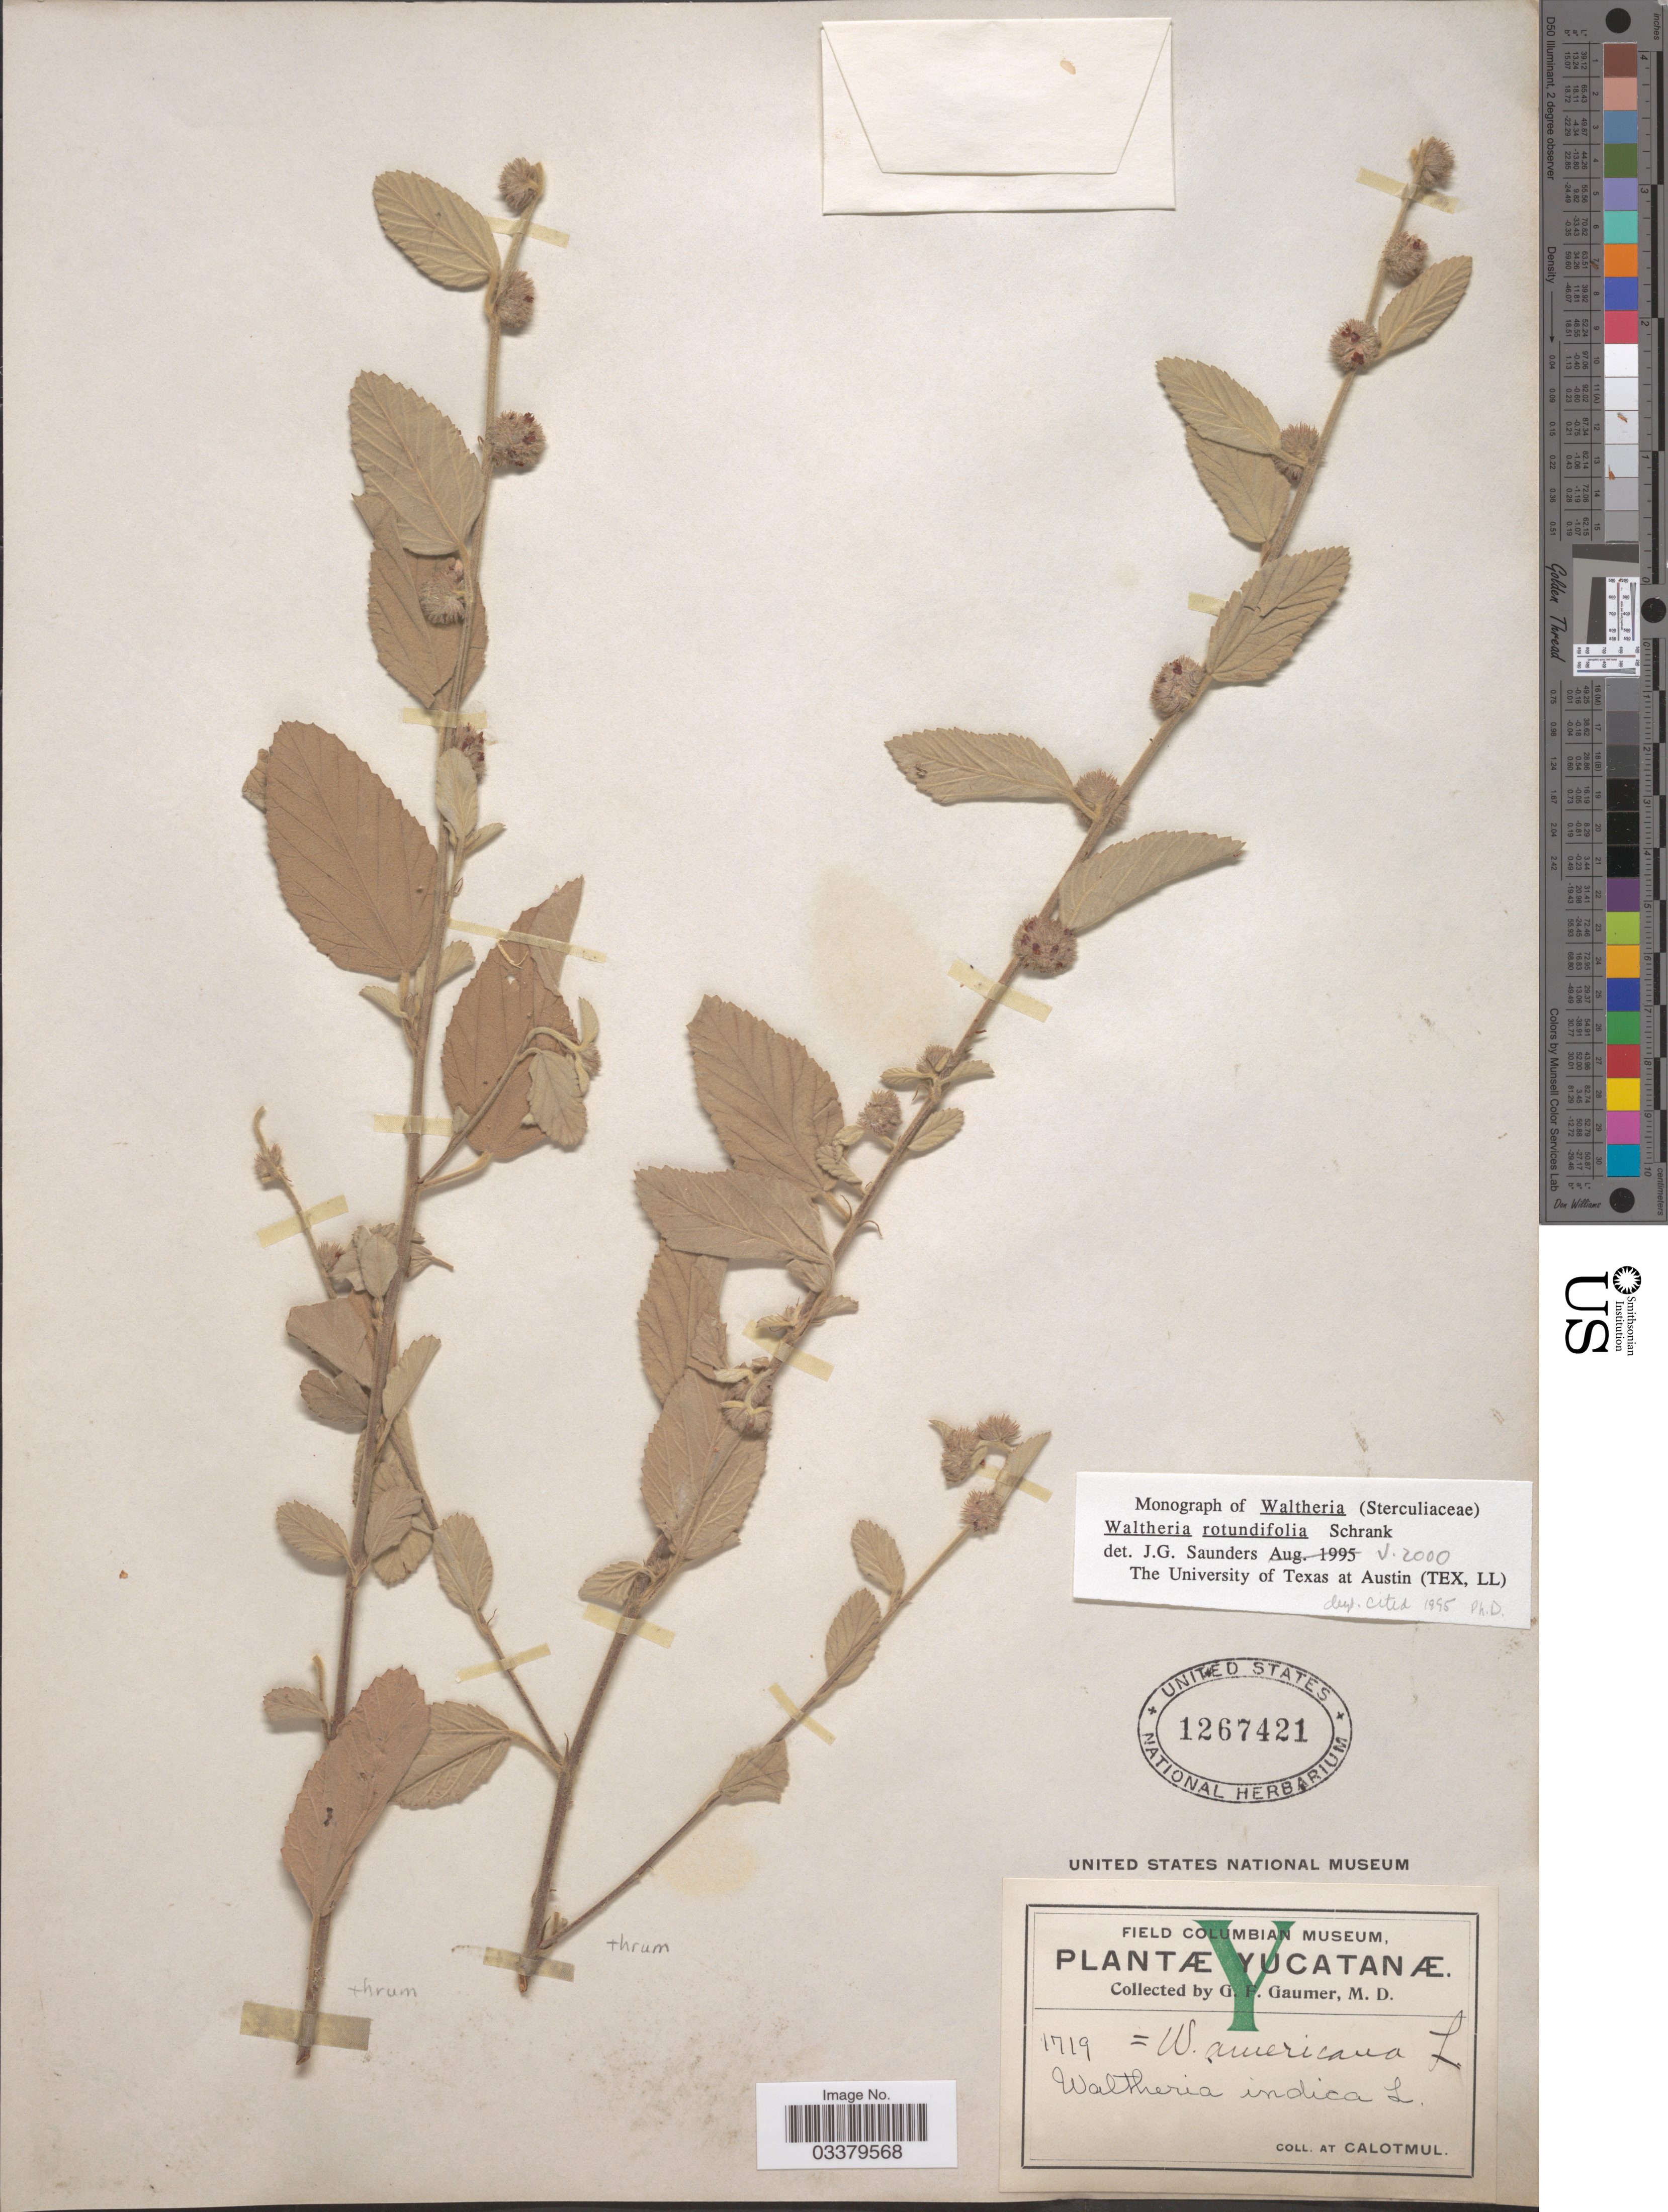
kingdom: Plantae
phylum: Tracheophyta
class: Magnoliopsida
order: Malvales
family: Malvaceae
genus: Waltheria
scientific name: Waltheria rotundifolia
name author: Schrank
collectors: G. F. Gaumer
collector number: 1719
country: Mexico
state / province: Yucatán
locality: Calotmul.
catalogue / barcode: US 1267421